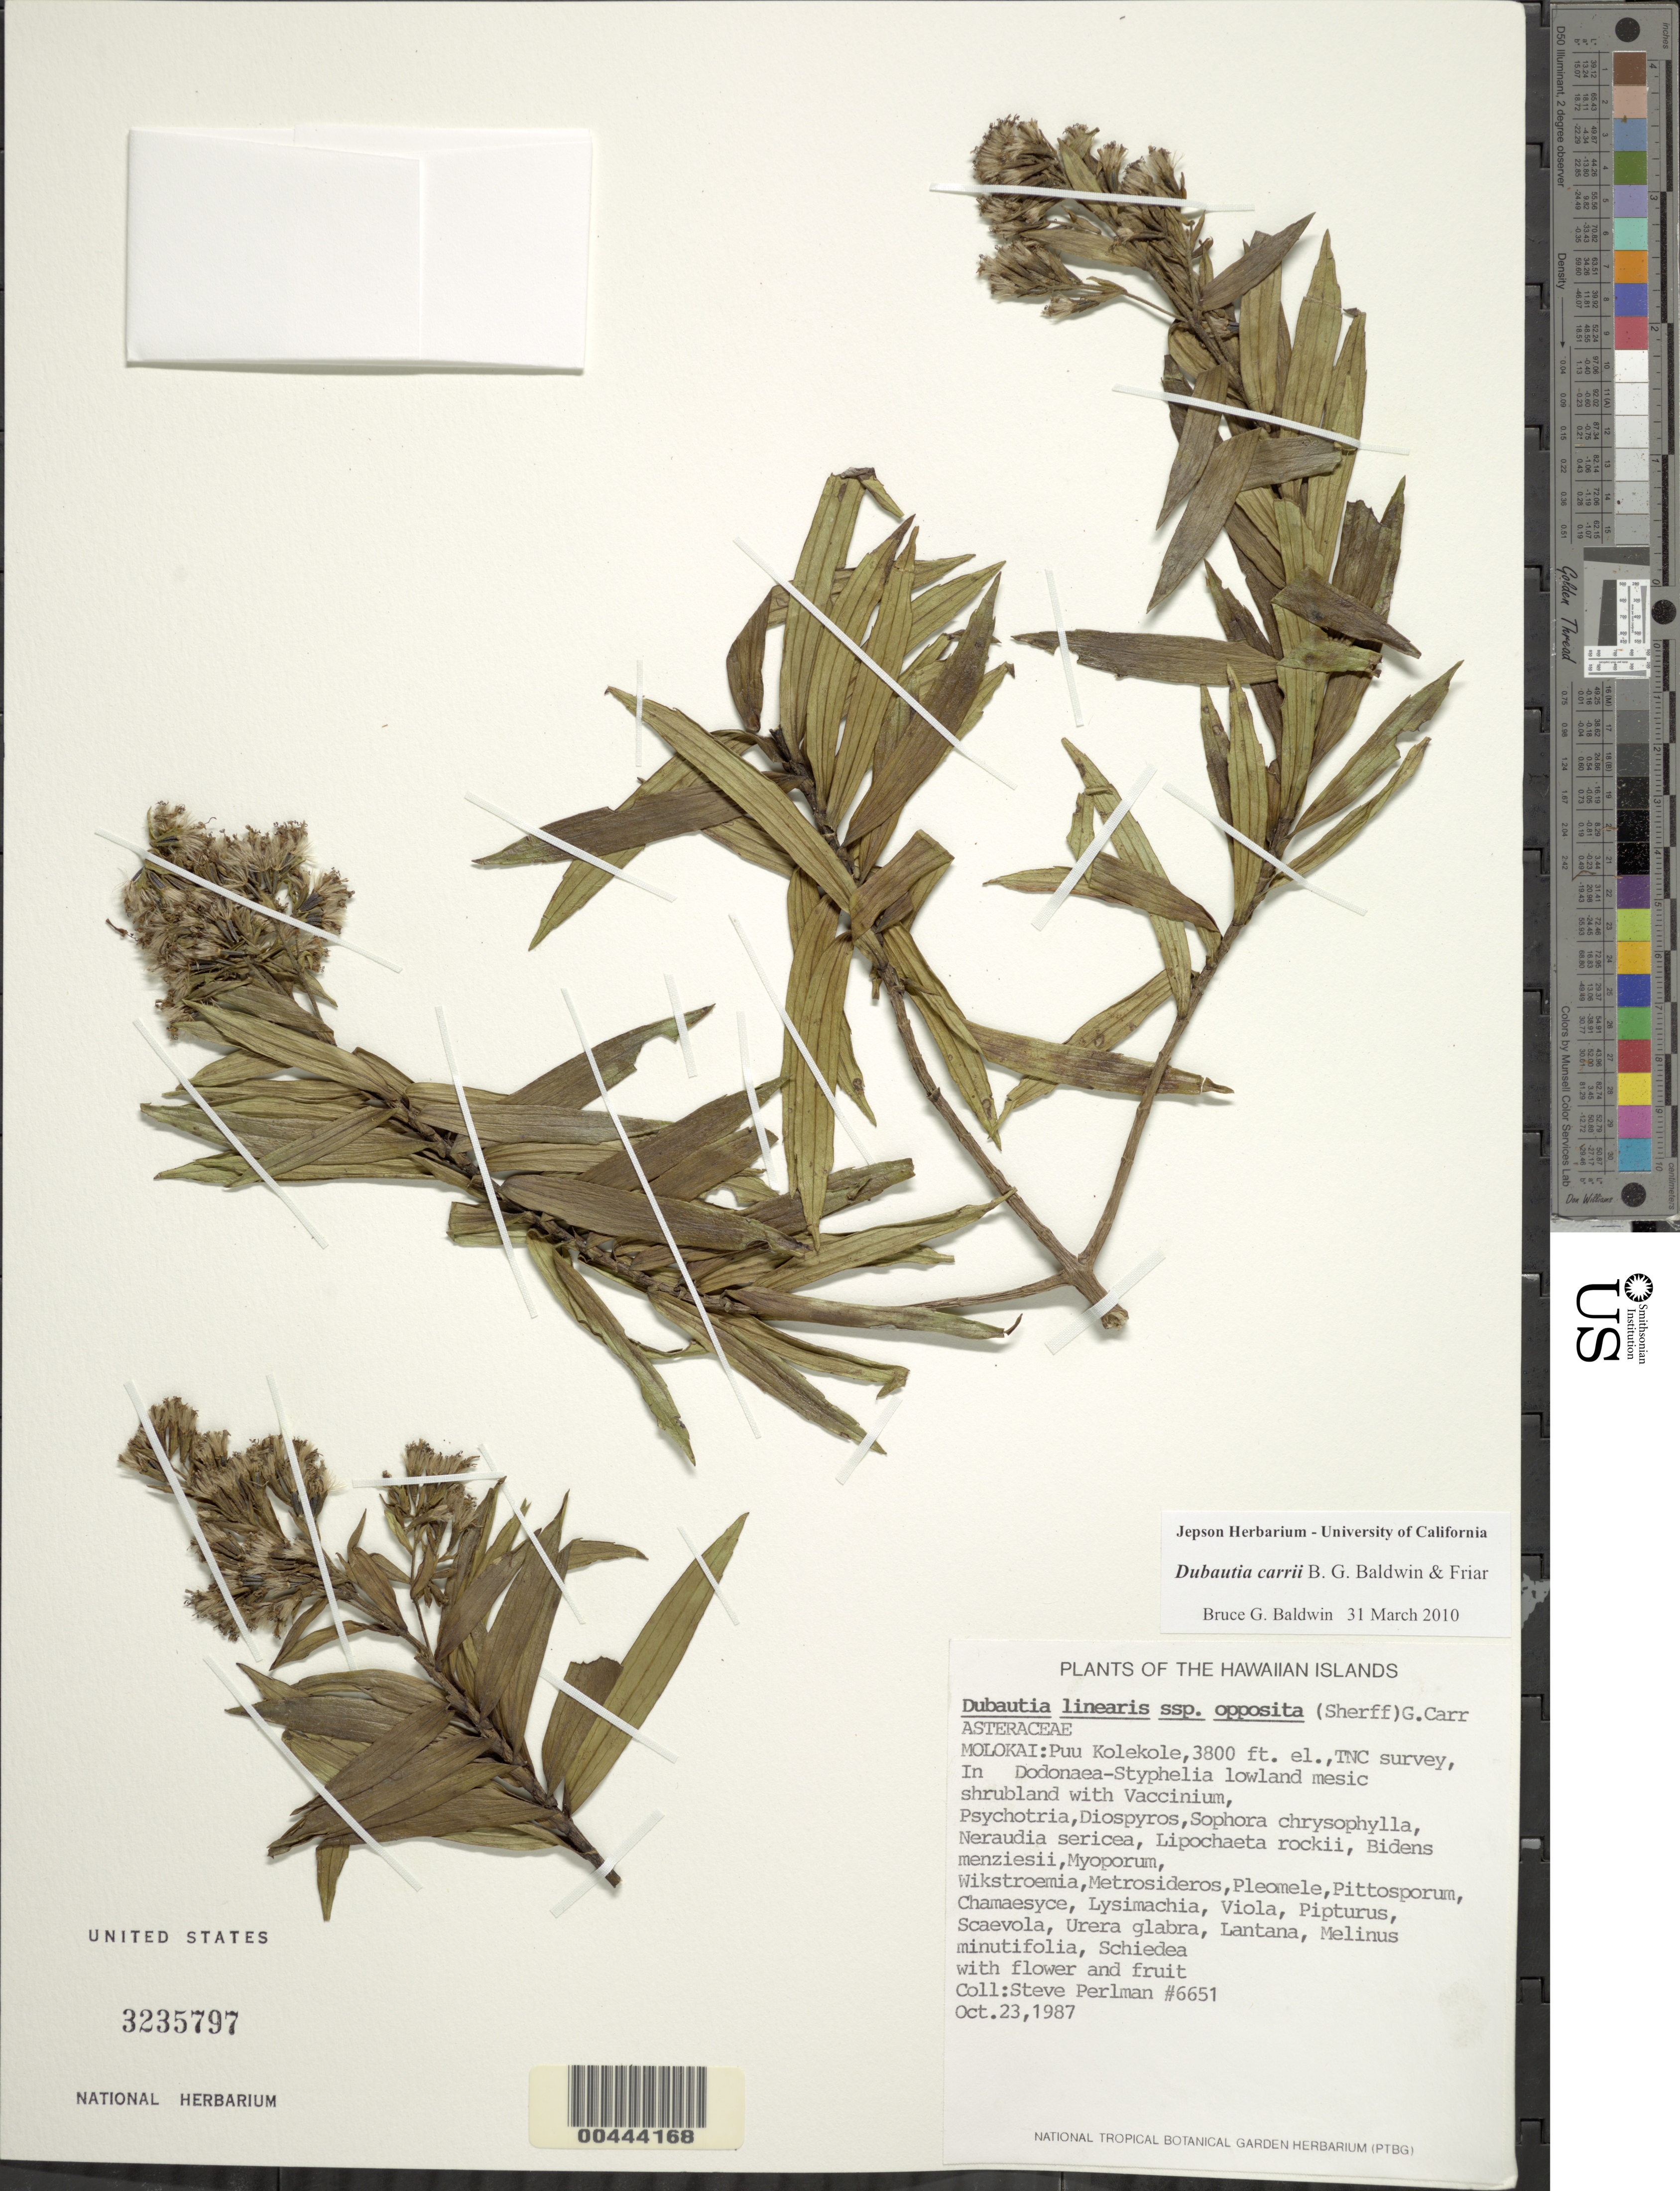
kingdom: Plantae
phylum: Tracheophyta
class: Magnoliopsida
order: Asterales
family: Asteraceae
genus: Dubautia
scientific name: Dubautia carrii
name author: B.G. Baldwin & Friar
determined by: Baldwin, B. G.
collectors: S. P. Perlman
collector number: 6651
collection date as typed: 23 Oct 1987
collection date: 1987-10-23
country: United States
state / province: Hawaii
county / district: Maui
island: Moloka'i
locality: Puu Kolekole, TNC survey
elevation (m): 1158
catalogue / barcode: US 3235797